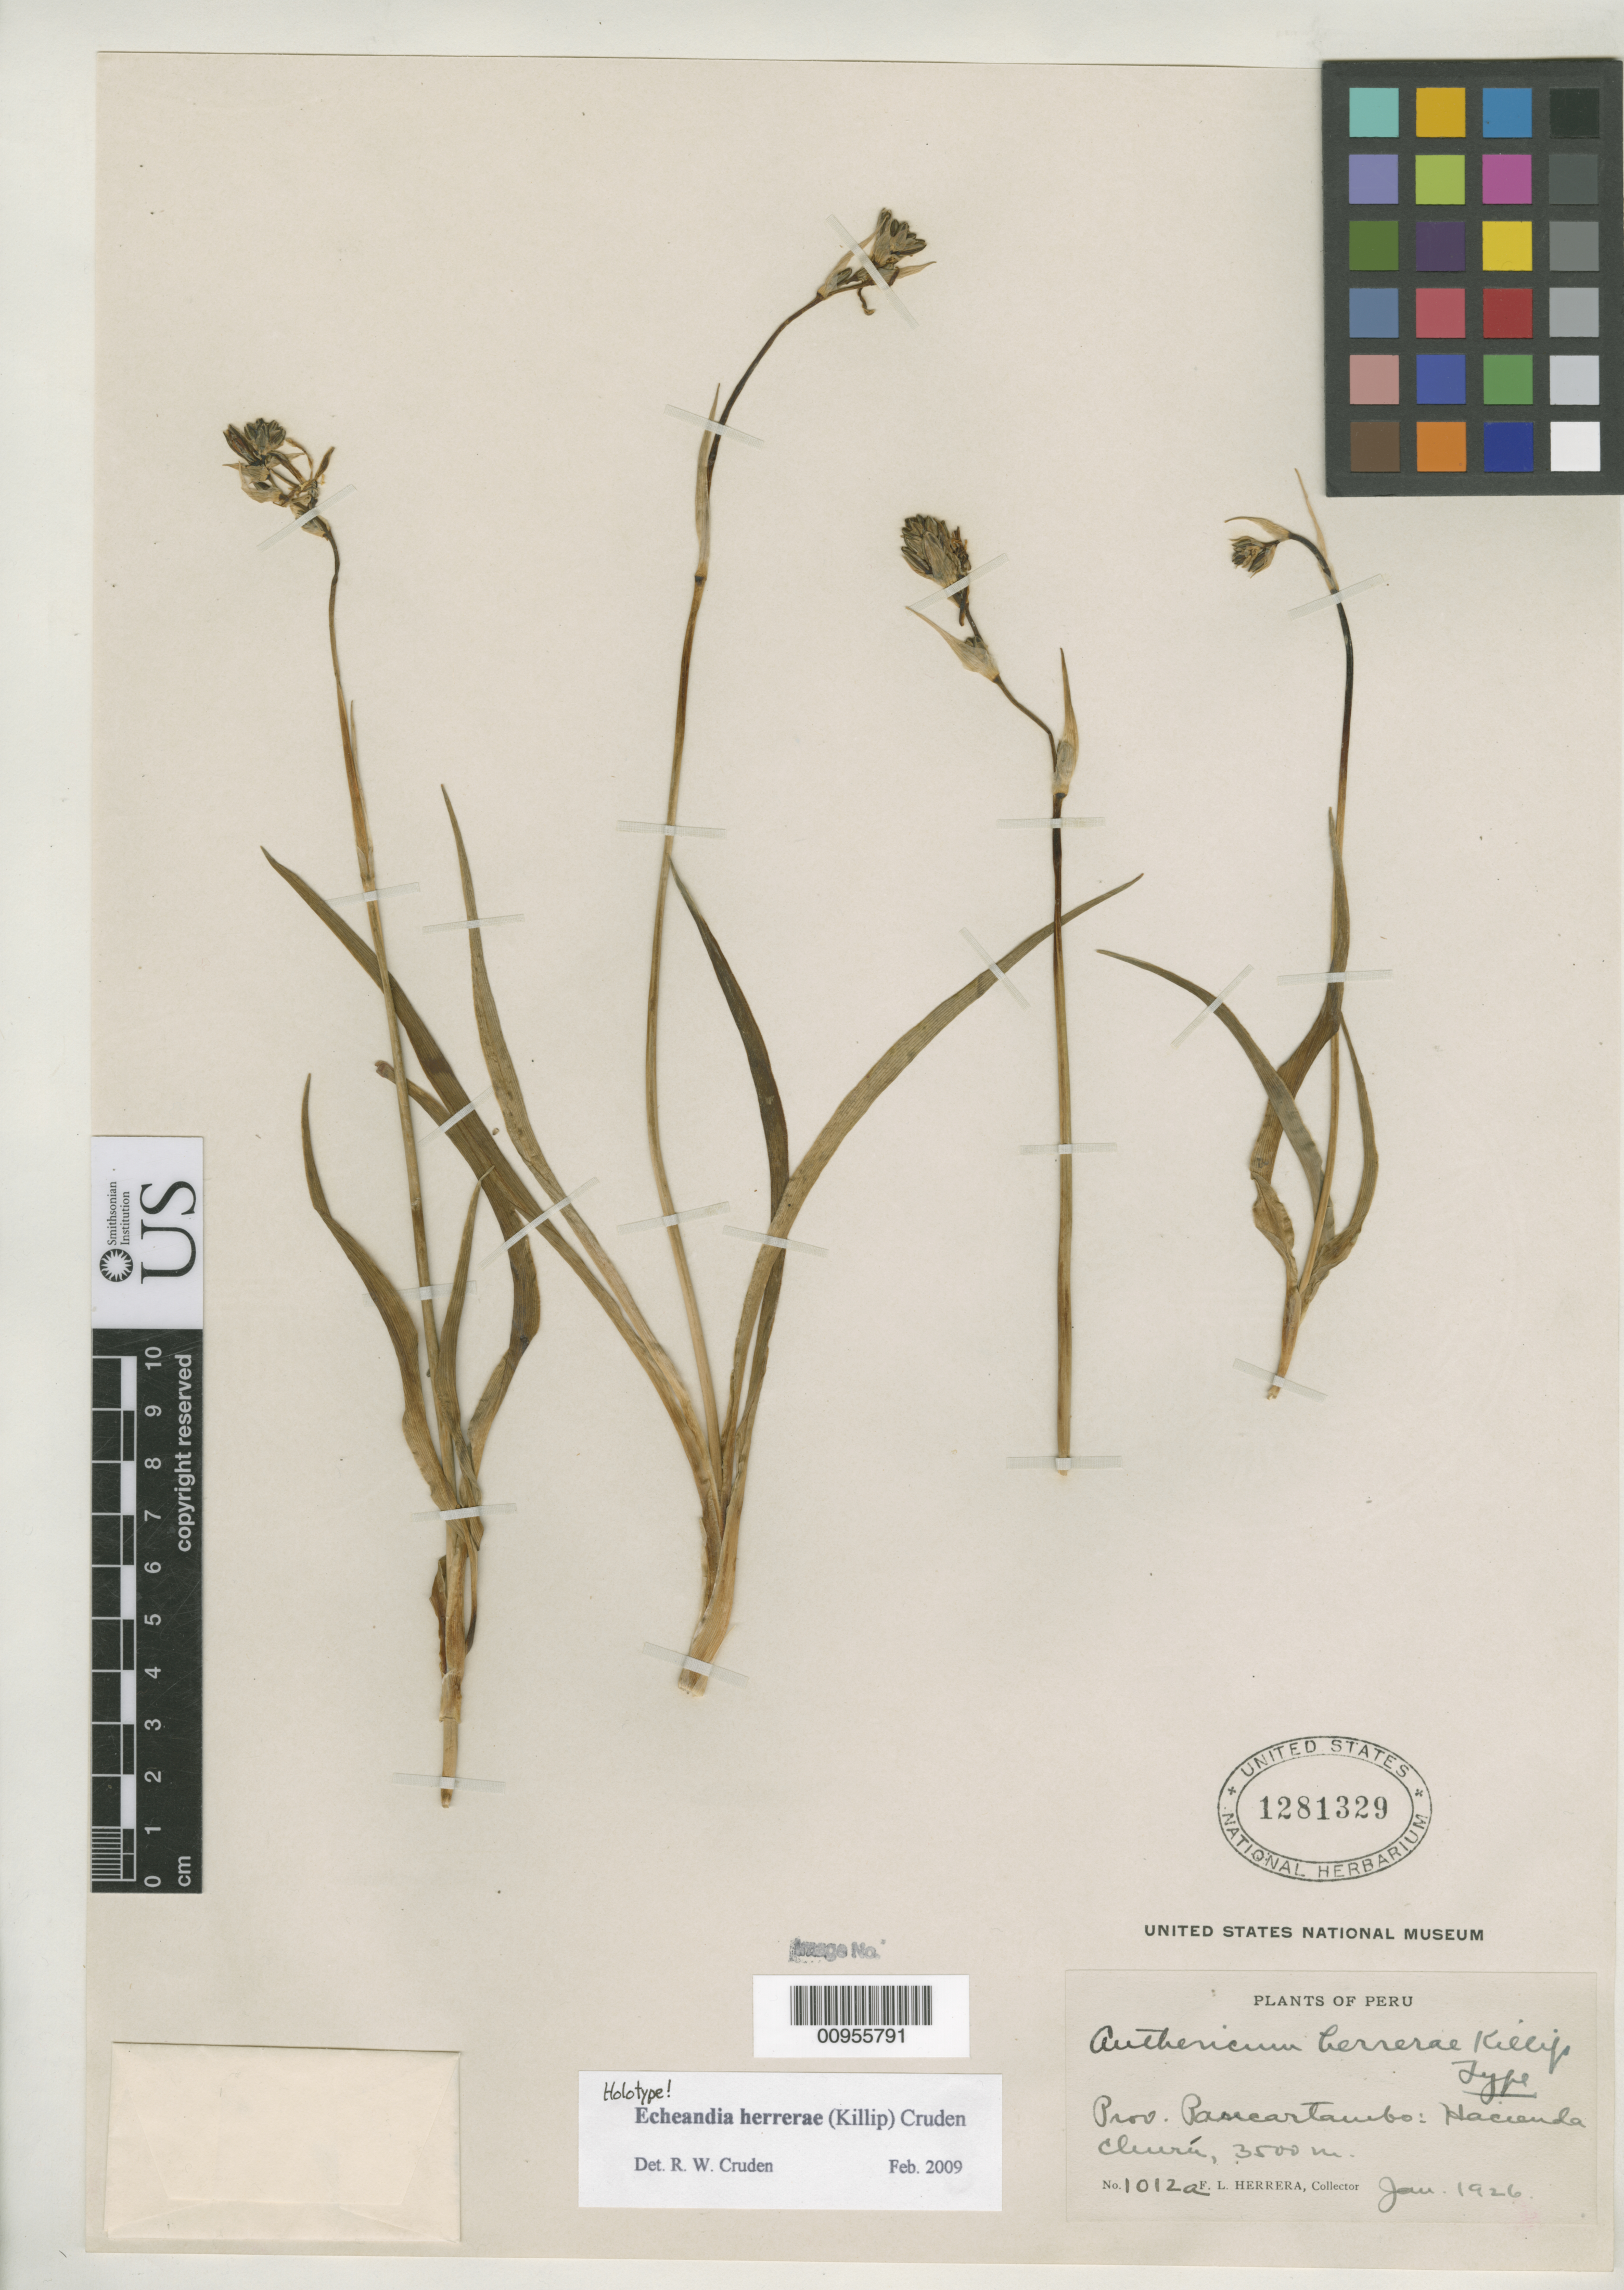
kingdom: Plantae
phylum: Tracheophyta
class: Liliopsida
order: Asparagales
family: Asparagaceae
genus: Anthericum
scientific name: Anthericum herrerae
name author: Killip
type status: Holotype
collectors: F. L. Herrera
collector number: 1012a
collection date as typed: Jan 1926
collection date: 1926-01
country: Peru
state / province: Cusco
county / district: Paucartambo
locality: Hacienda Churu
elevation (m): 3500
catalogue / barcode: US 1281329